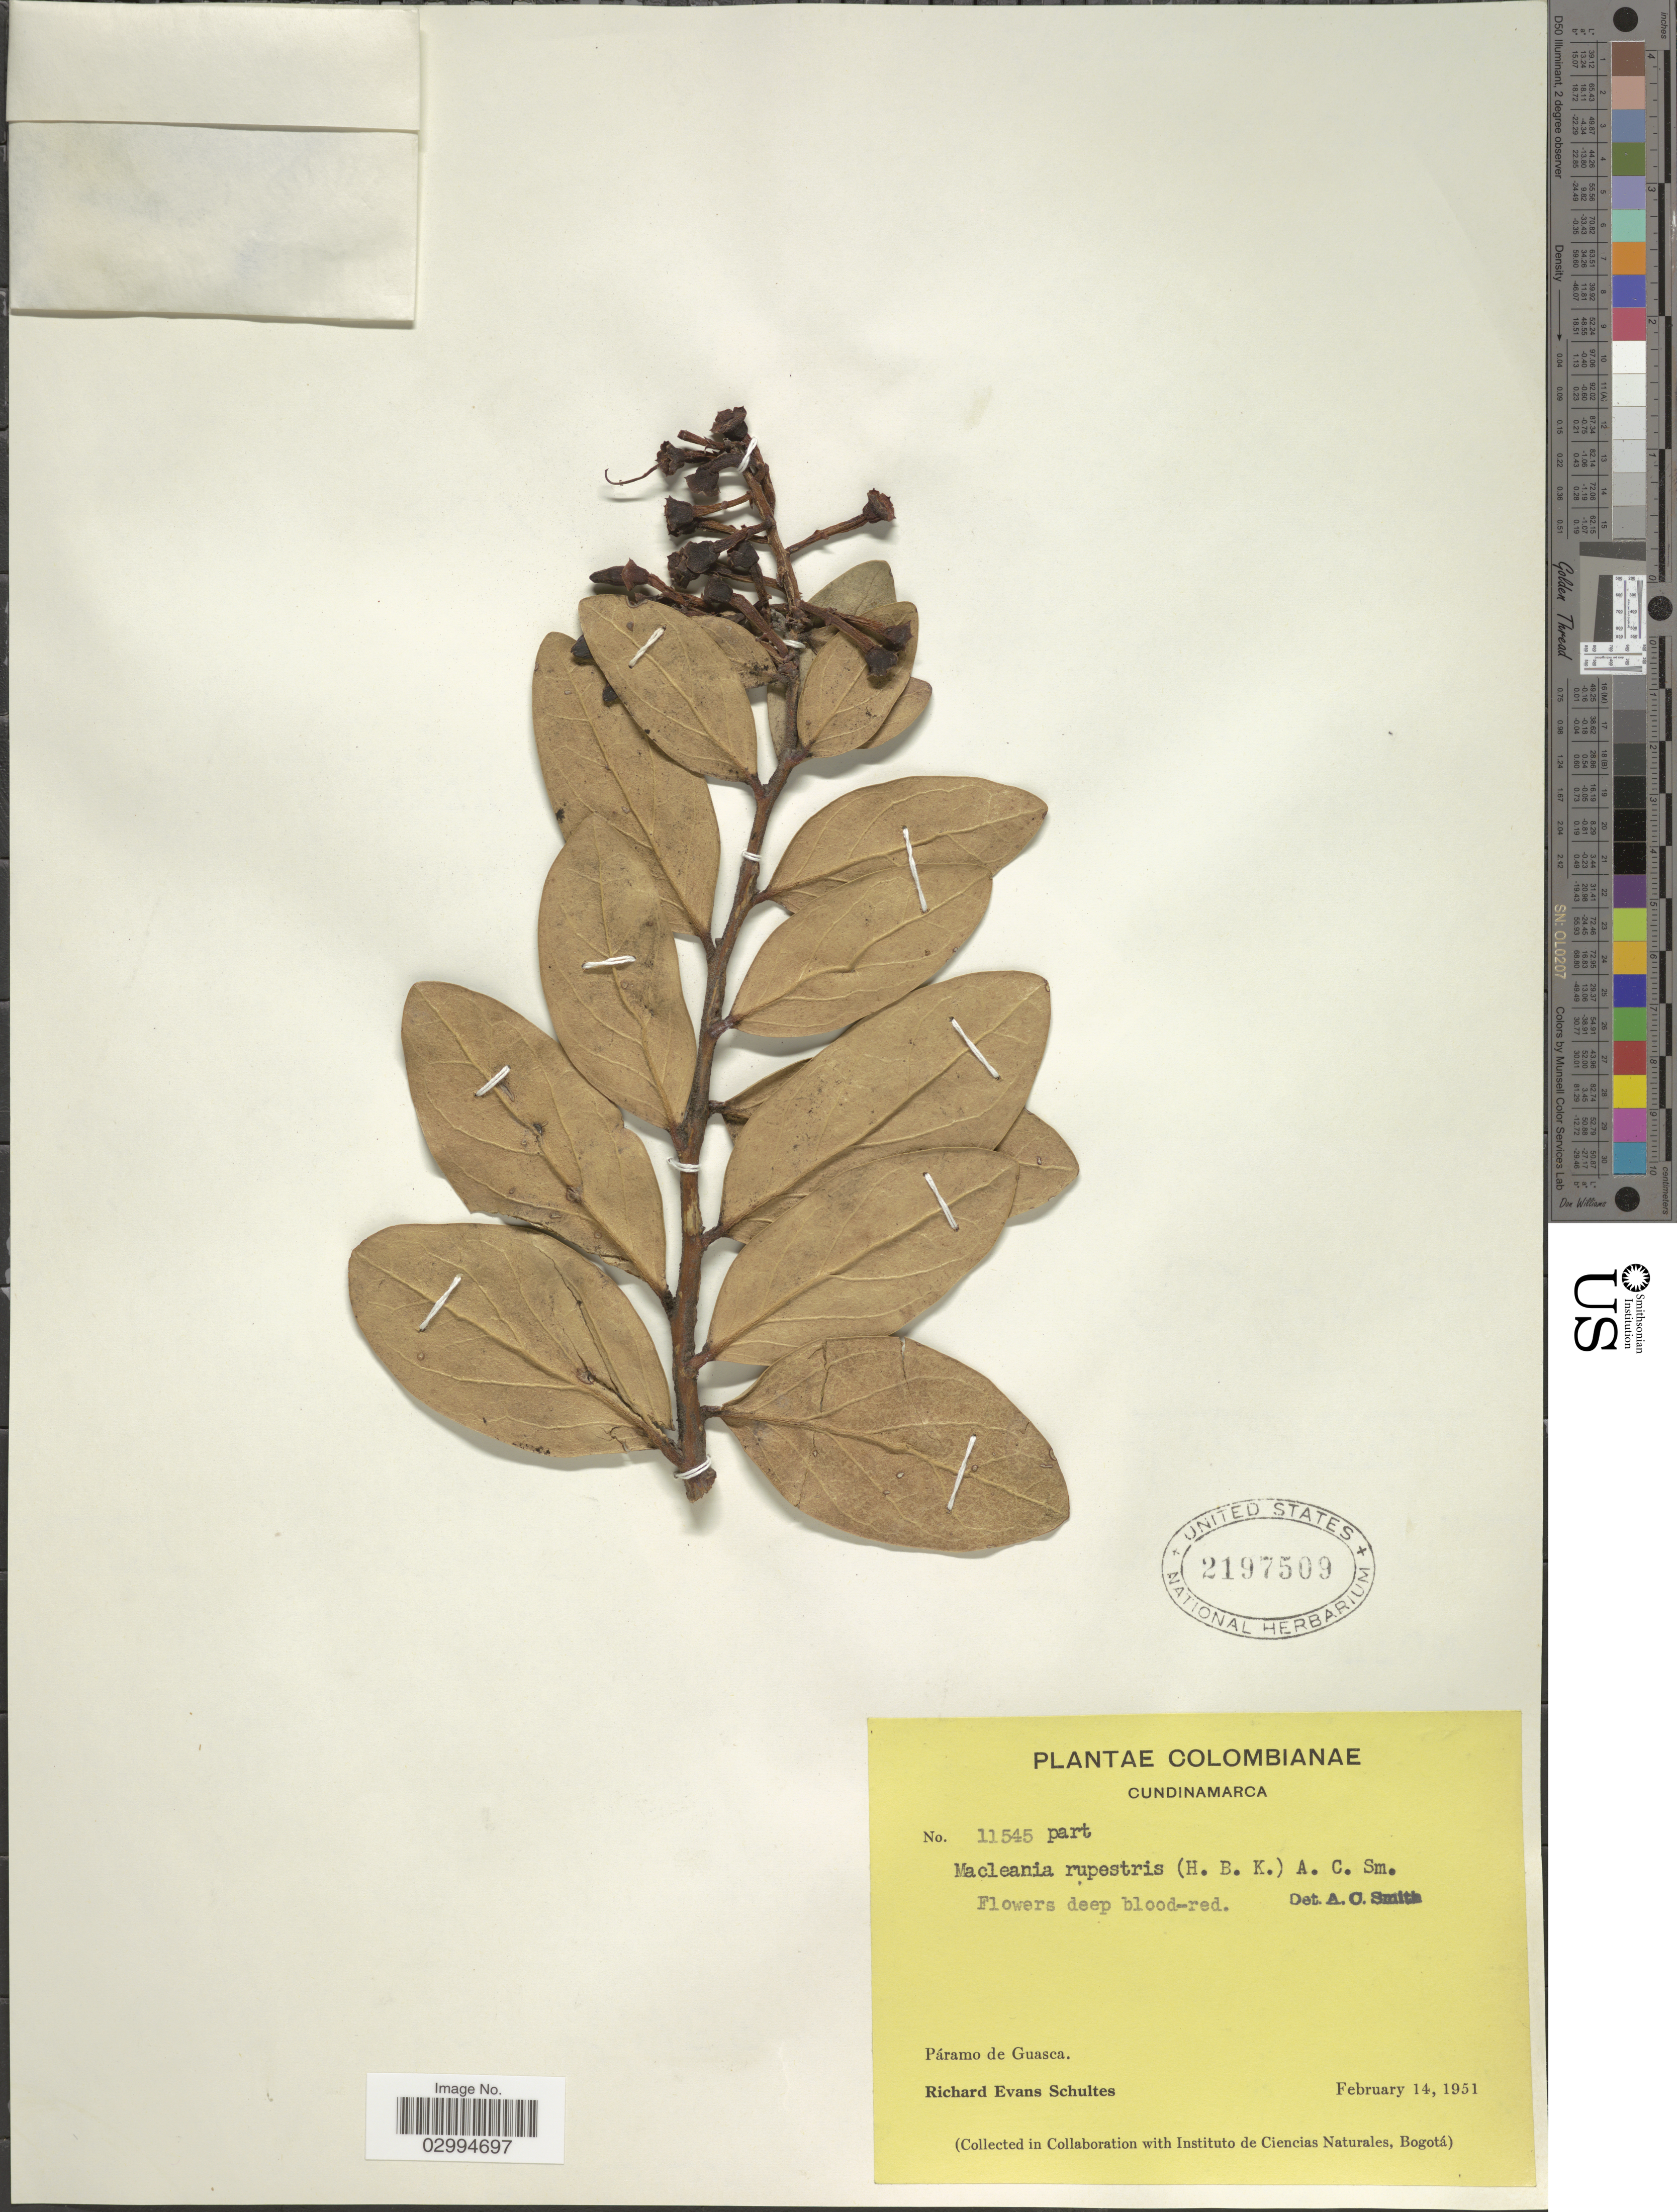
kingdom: Plantae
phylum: Tracheophyta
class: Magnoliopsida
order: Ericales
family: Ericaceae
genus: Macleania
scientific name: Macleania rupestris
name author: (Kunth) A.C. Sm.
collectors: R. E. Schultes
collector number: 11545part?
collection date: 1951-02-14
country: Colombia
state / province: Cundinamarca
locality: Páramo de Guasca.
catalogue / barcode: US 2197509